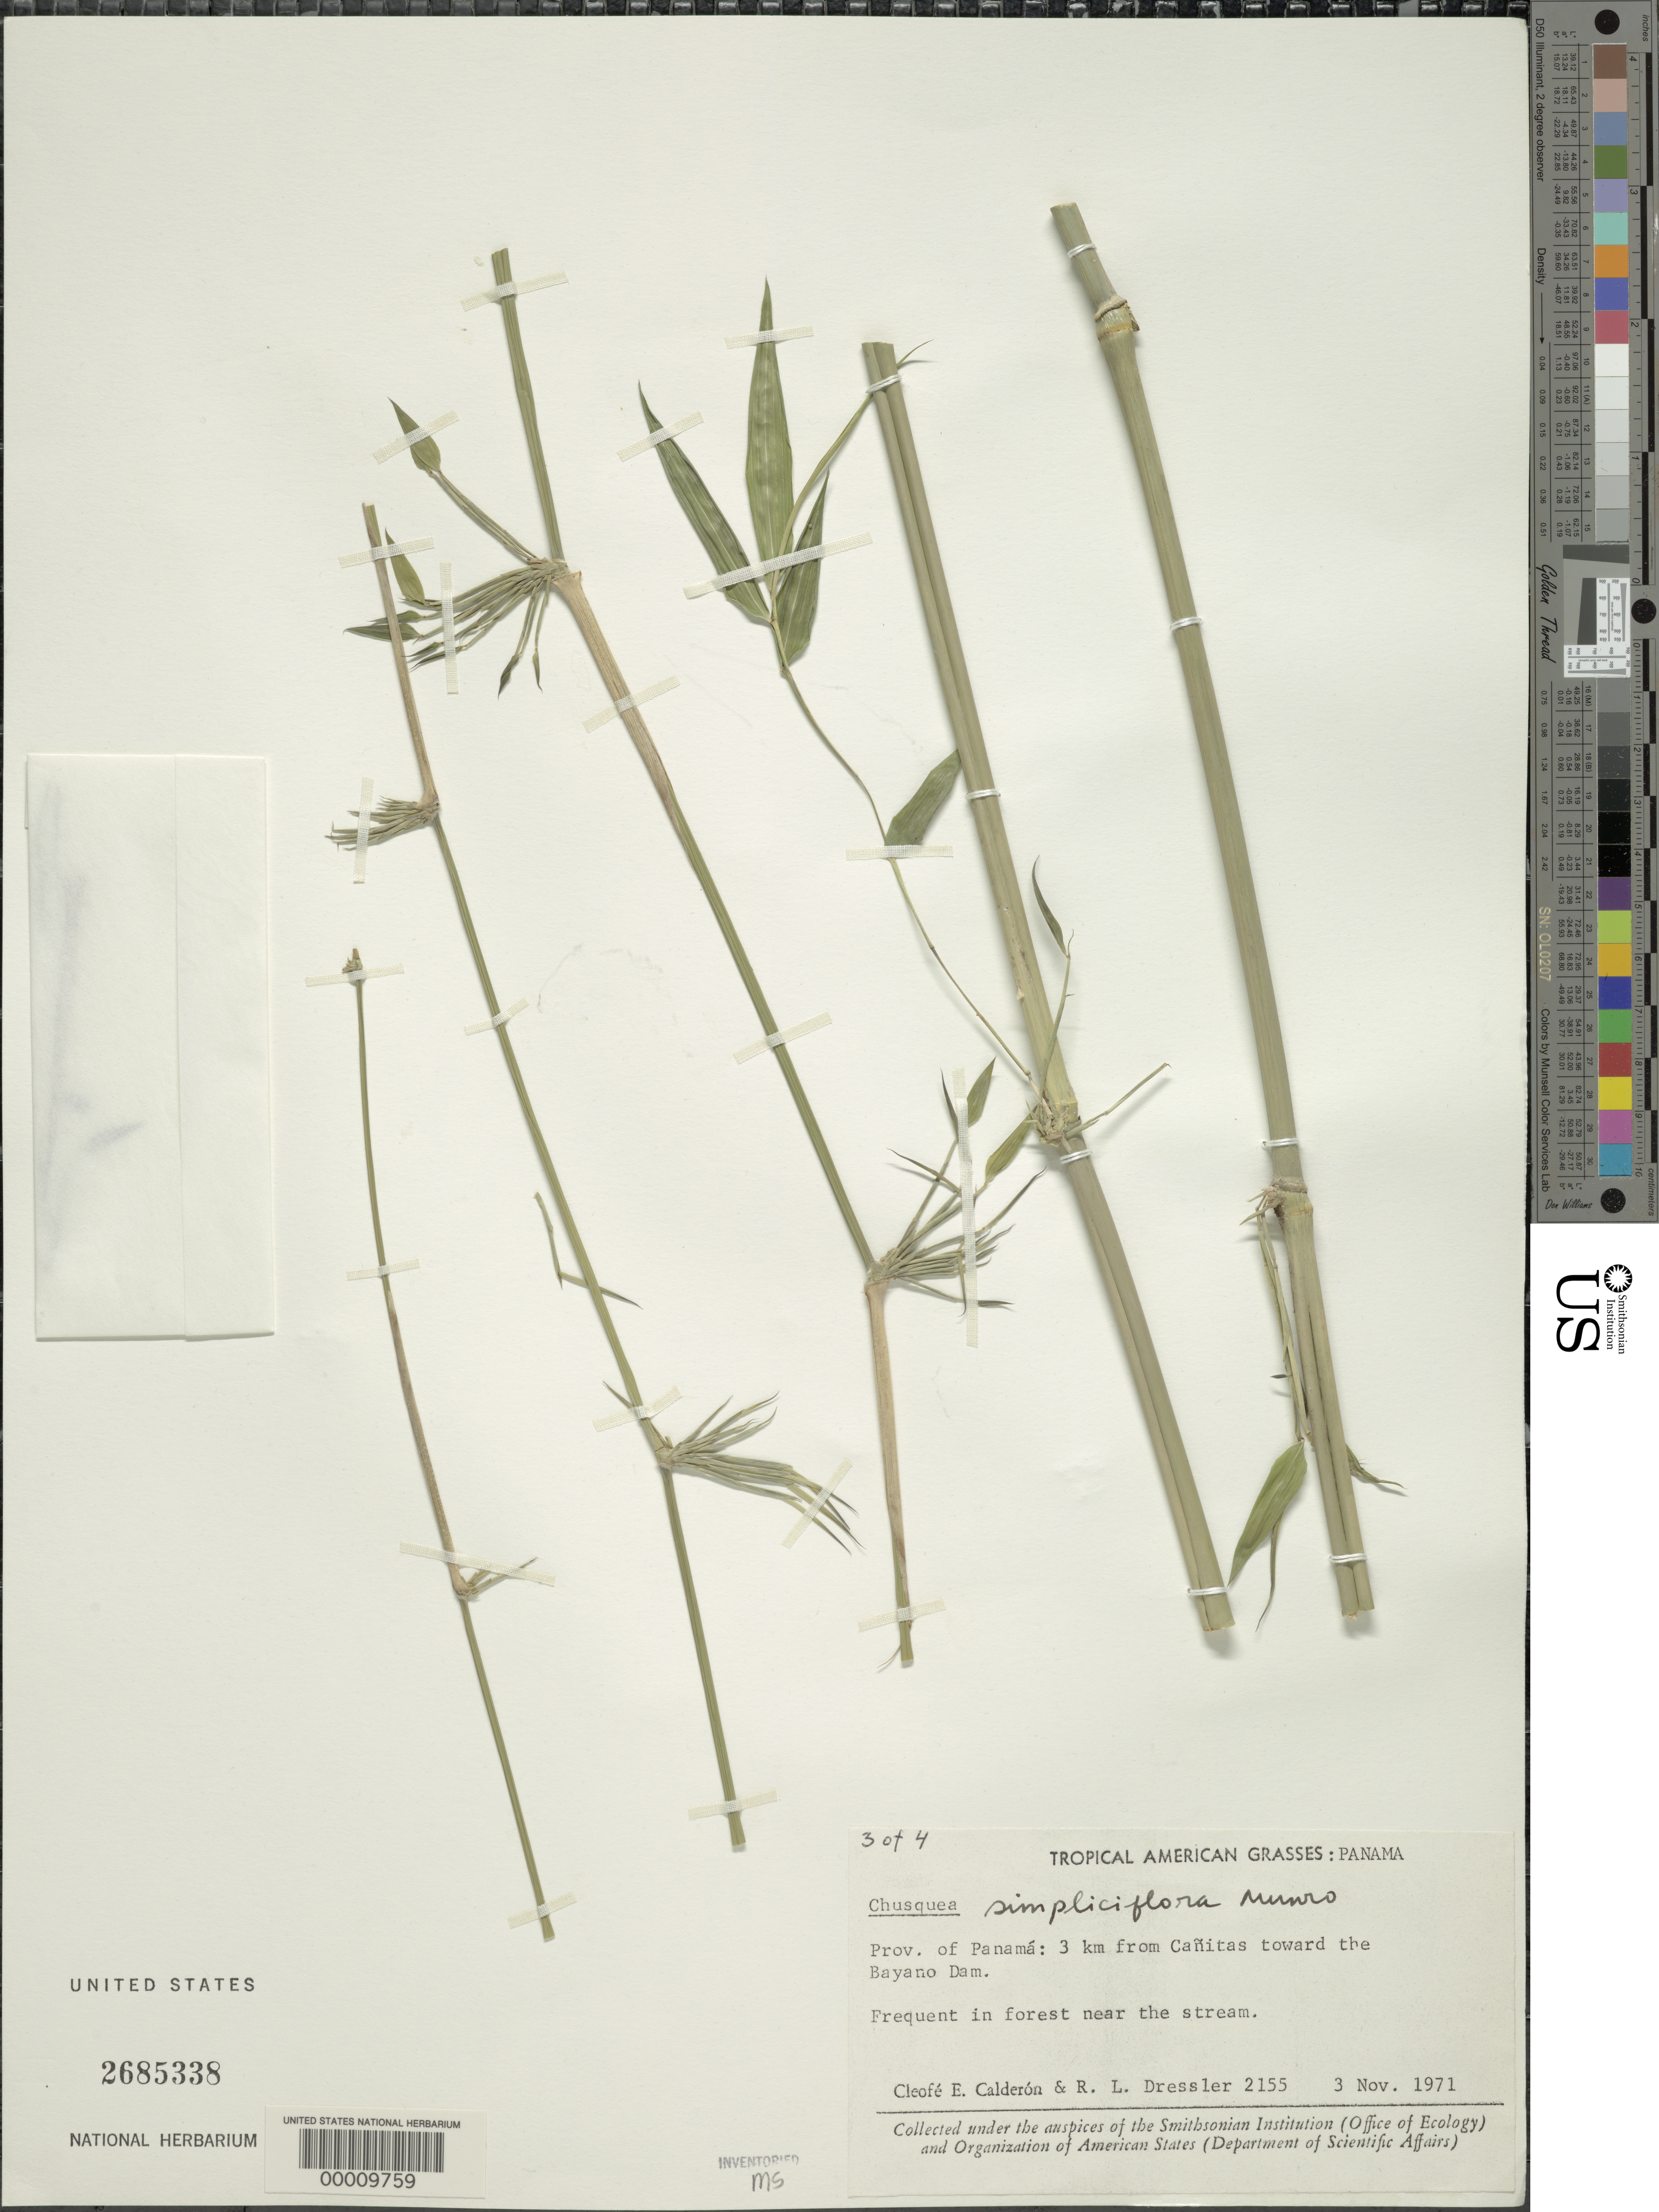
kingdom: Plantae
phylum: Tracheophyta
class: Liliopsida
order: Poales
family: Poaceae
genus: Chusquea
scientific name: Chusquea simpliciflora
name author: Munro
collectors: C. E. Calderón & R. Dressler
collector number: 2155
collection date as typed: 03 Nov 1971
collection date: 1971-11-03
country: Panama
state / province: Panamá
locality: Canitas, Bayano Dam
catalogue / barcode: US 2685338